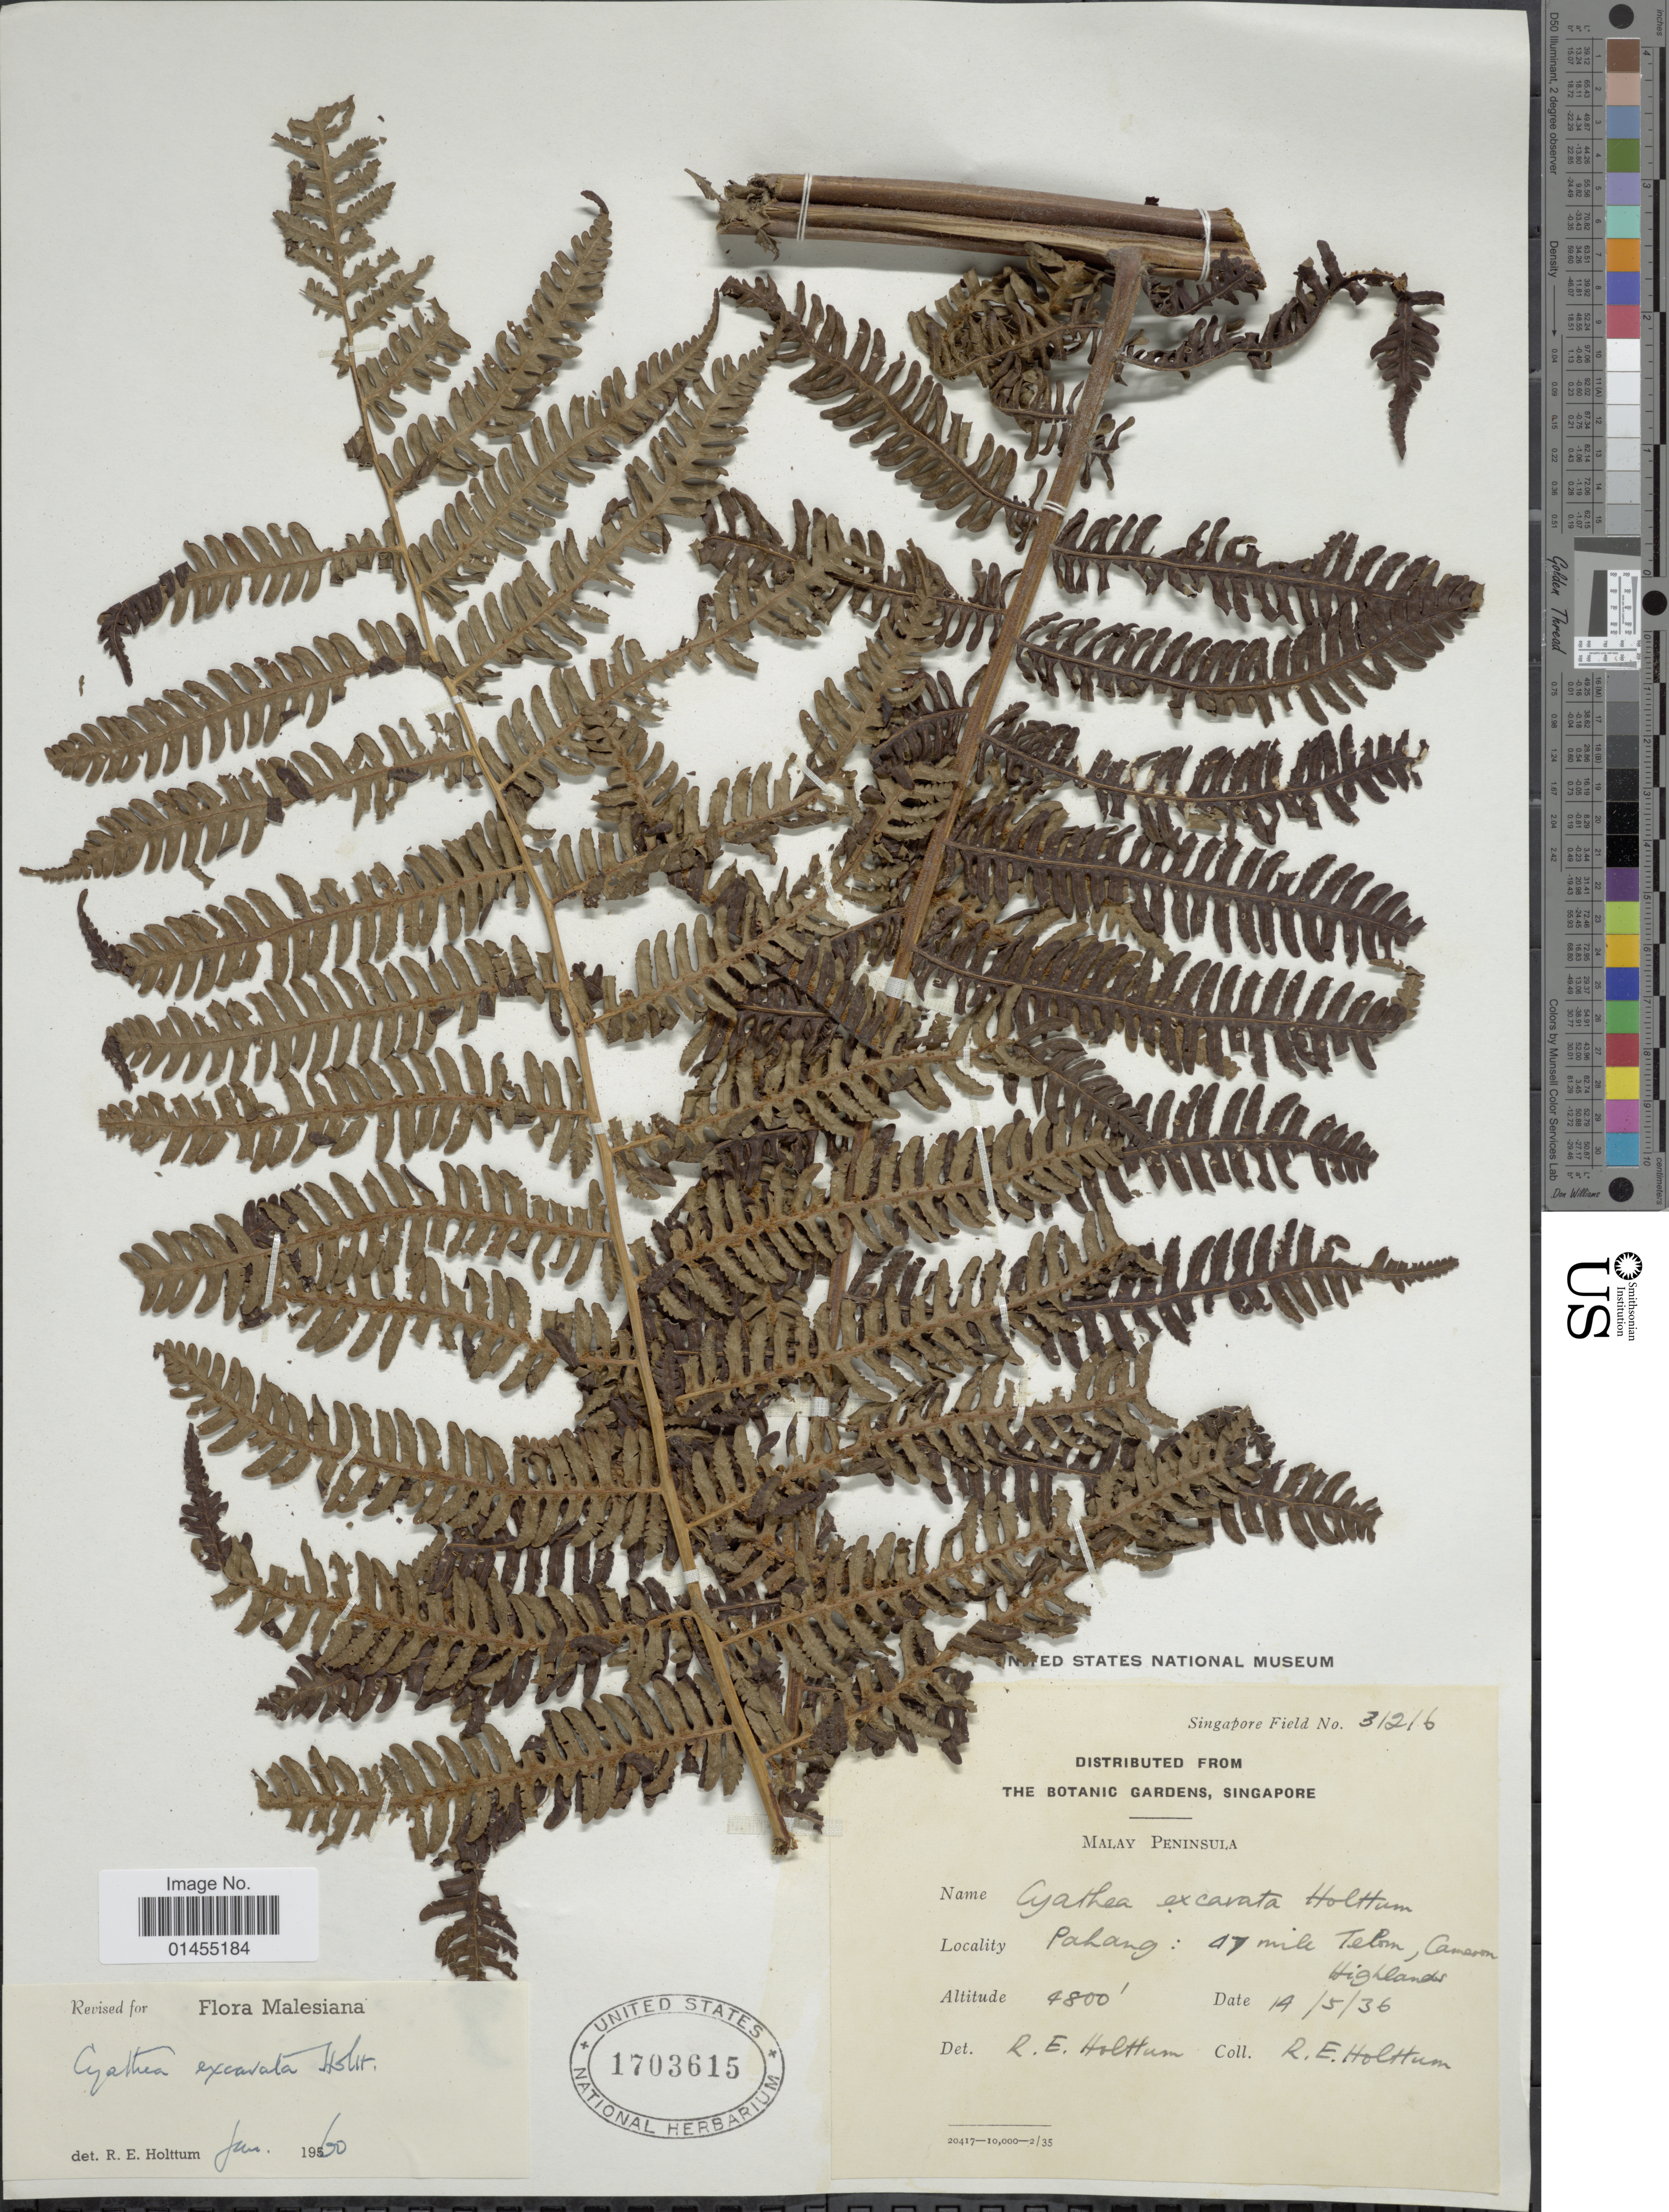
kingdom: Plantae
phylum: Tracheophyta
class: Polypodiopsida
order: Cyatheales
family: Cyatheaceae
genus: Alsophila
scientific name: Alsophila excavata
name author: (Holttum) R.M. Tryon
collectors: R. E. Holttum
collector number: Singapore Field 31216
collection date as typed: Transcribed d/m/y: 14/5/36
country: Malaysia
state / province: Pahang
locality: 47 mile Telon, Cameron.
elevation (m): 1463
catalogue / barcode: US 1703615